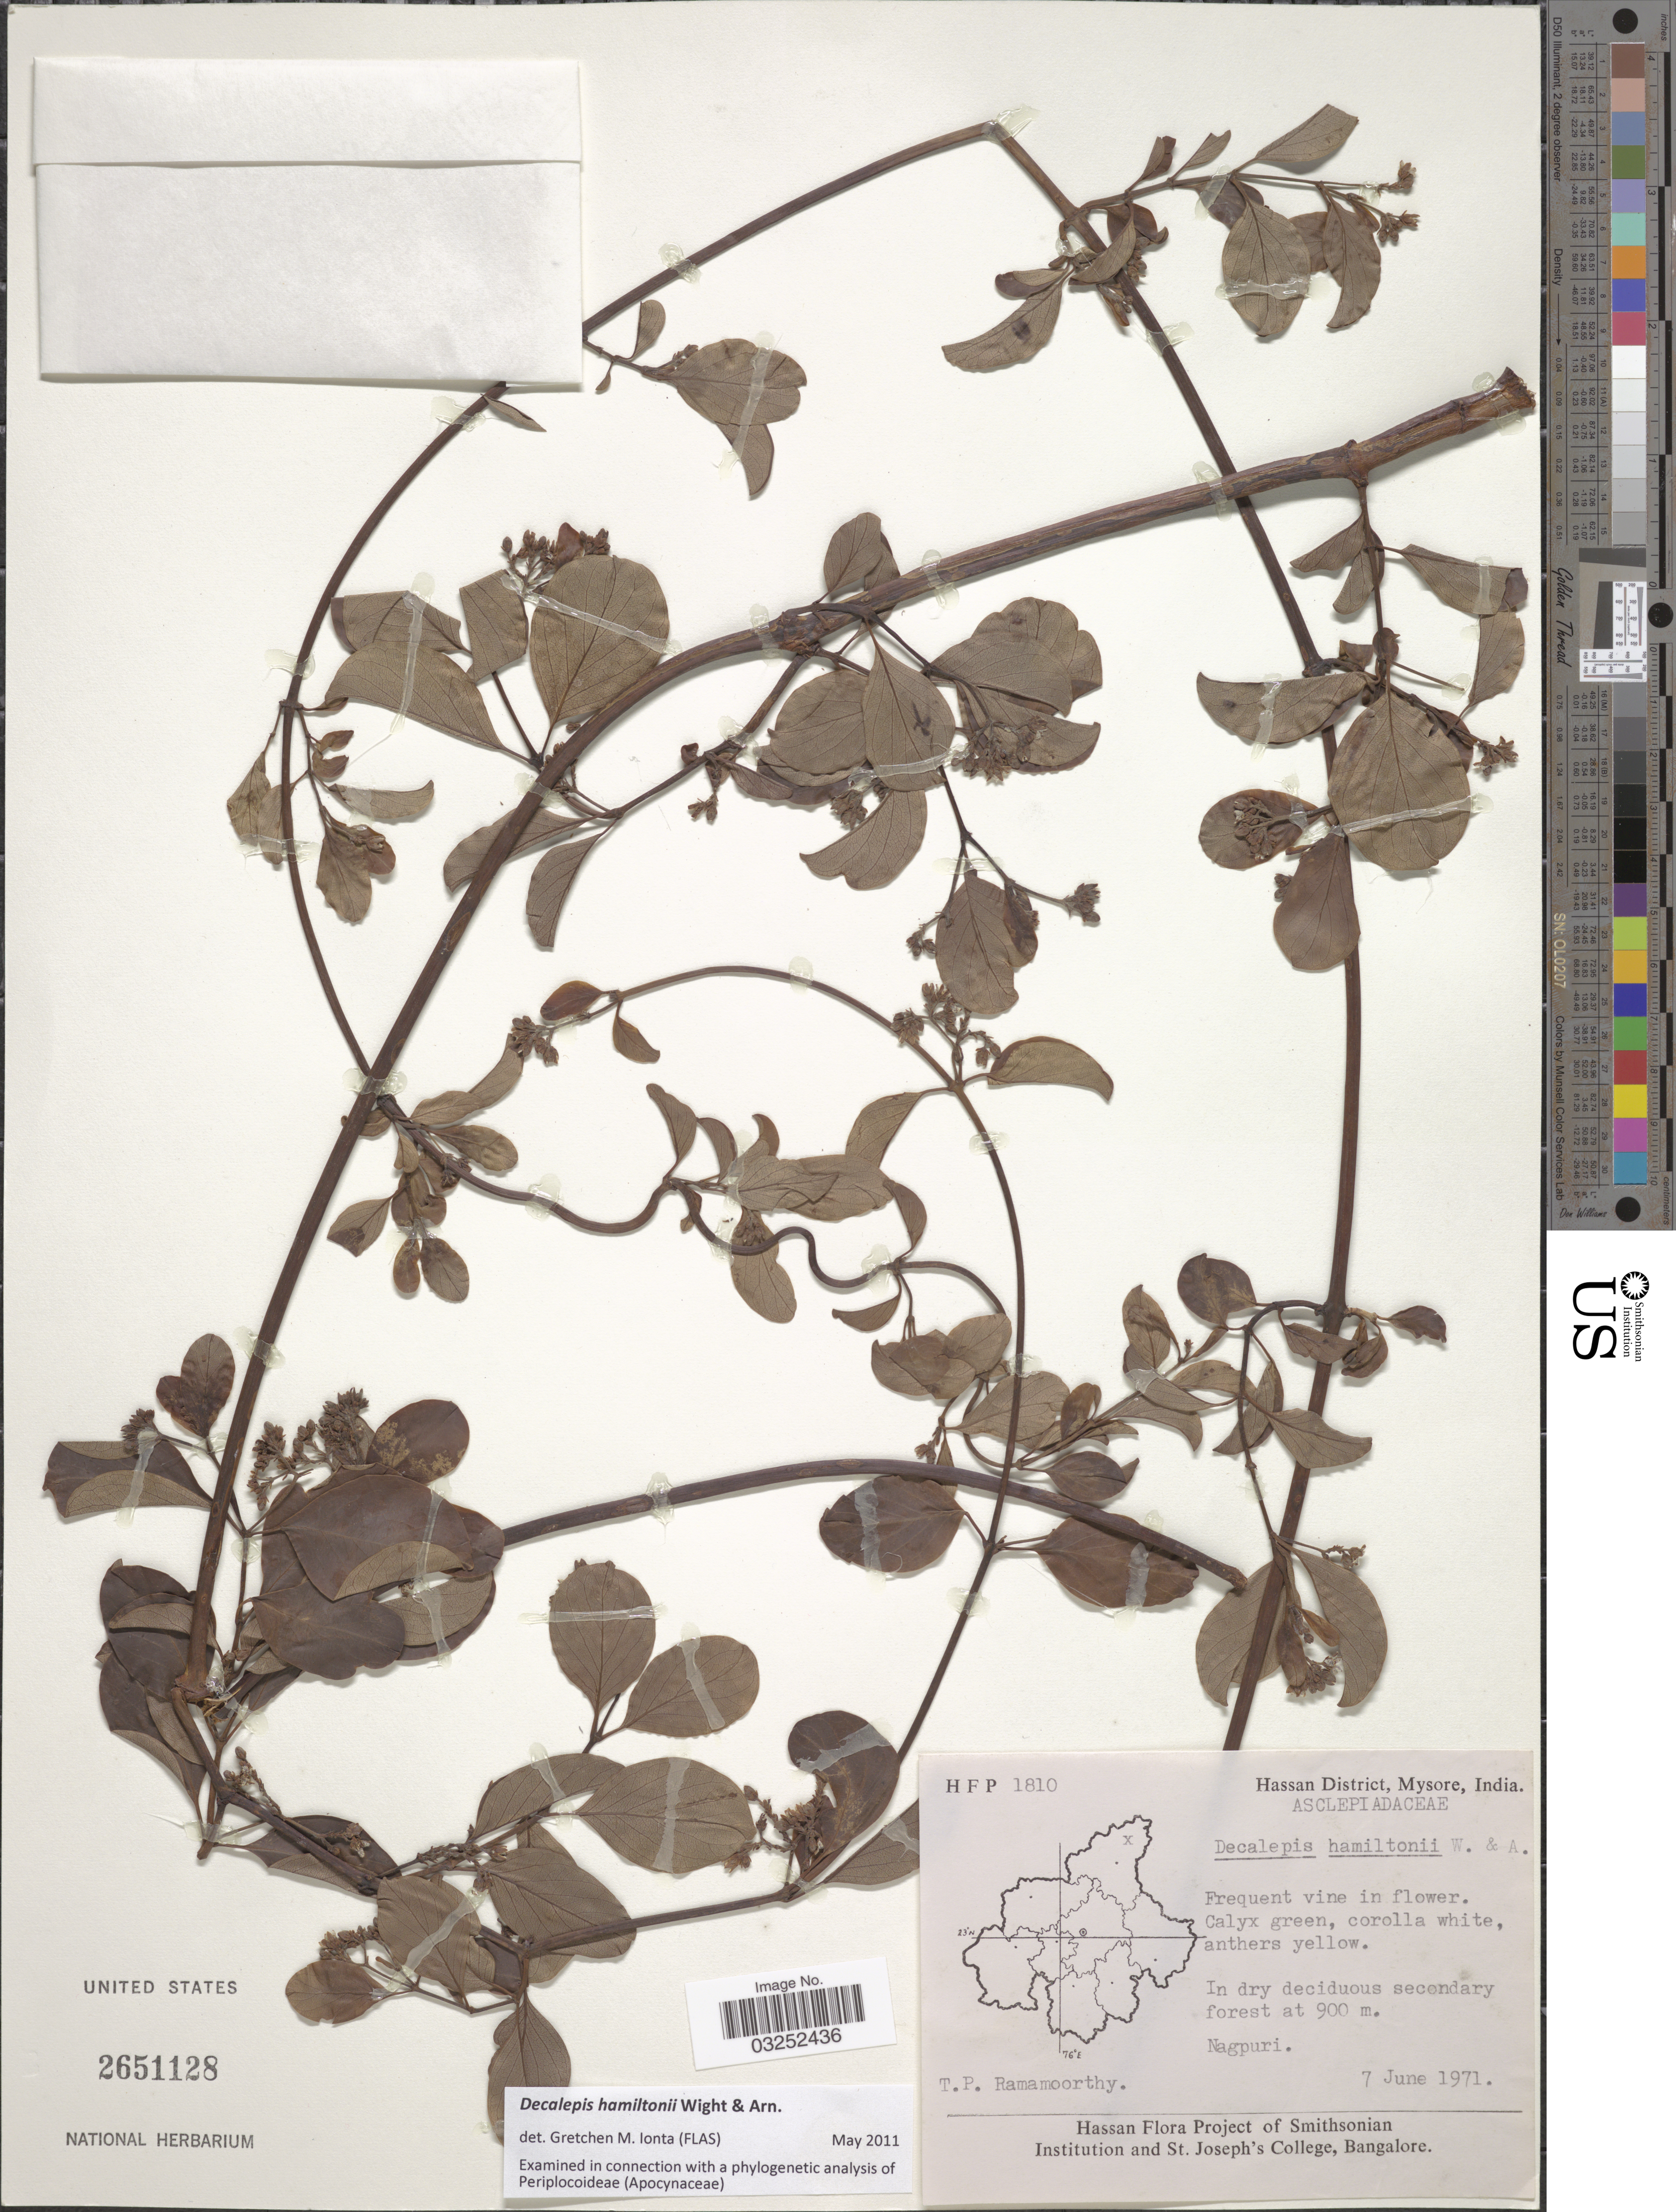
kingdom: Plantae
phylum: Tracheophyta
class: Magnoliopsida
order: Gentianales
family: Apocynaceae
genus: Decalepis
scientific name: Decalepis hamiltonii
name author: Wight & Arn.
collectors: T. P. Ramamoorthy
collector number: H F P 1810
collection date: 1971-06-07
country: India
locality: Hassan District, Mysore. Nagpuri.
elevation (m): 900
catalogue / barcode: US 2651128